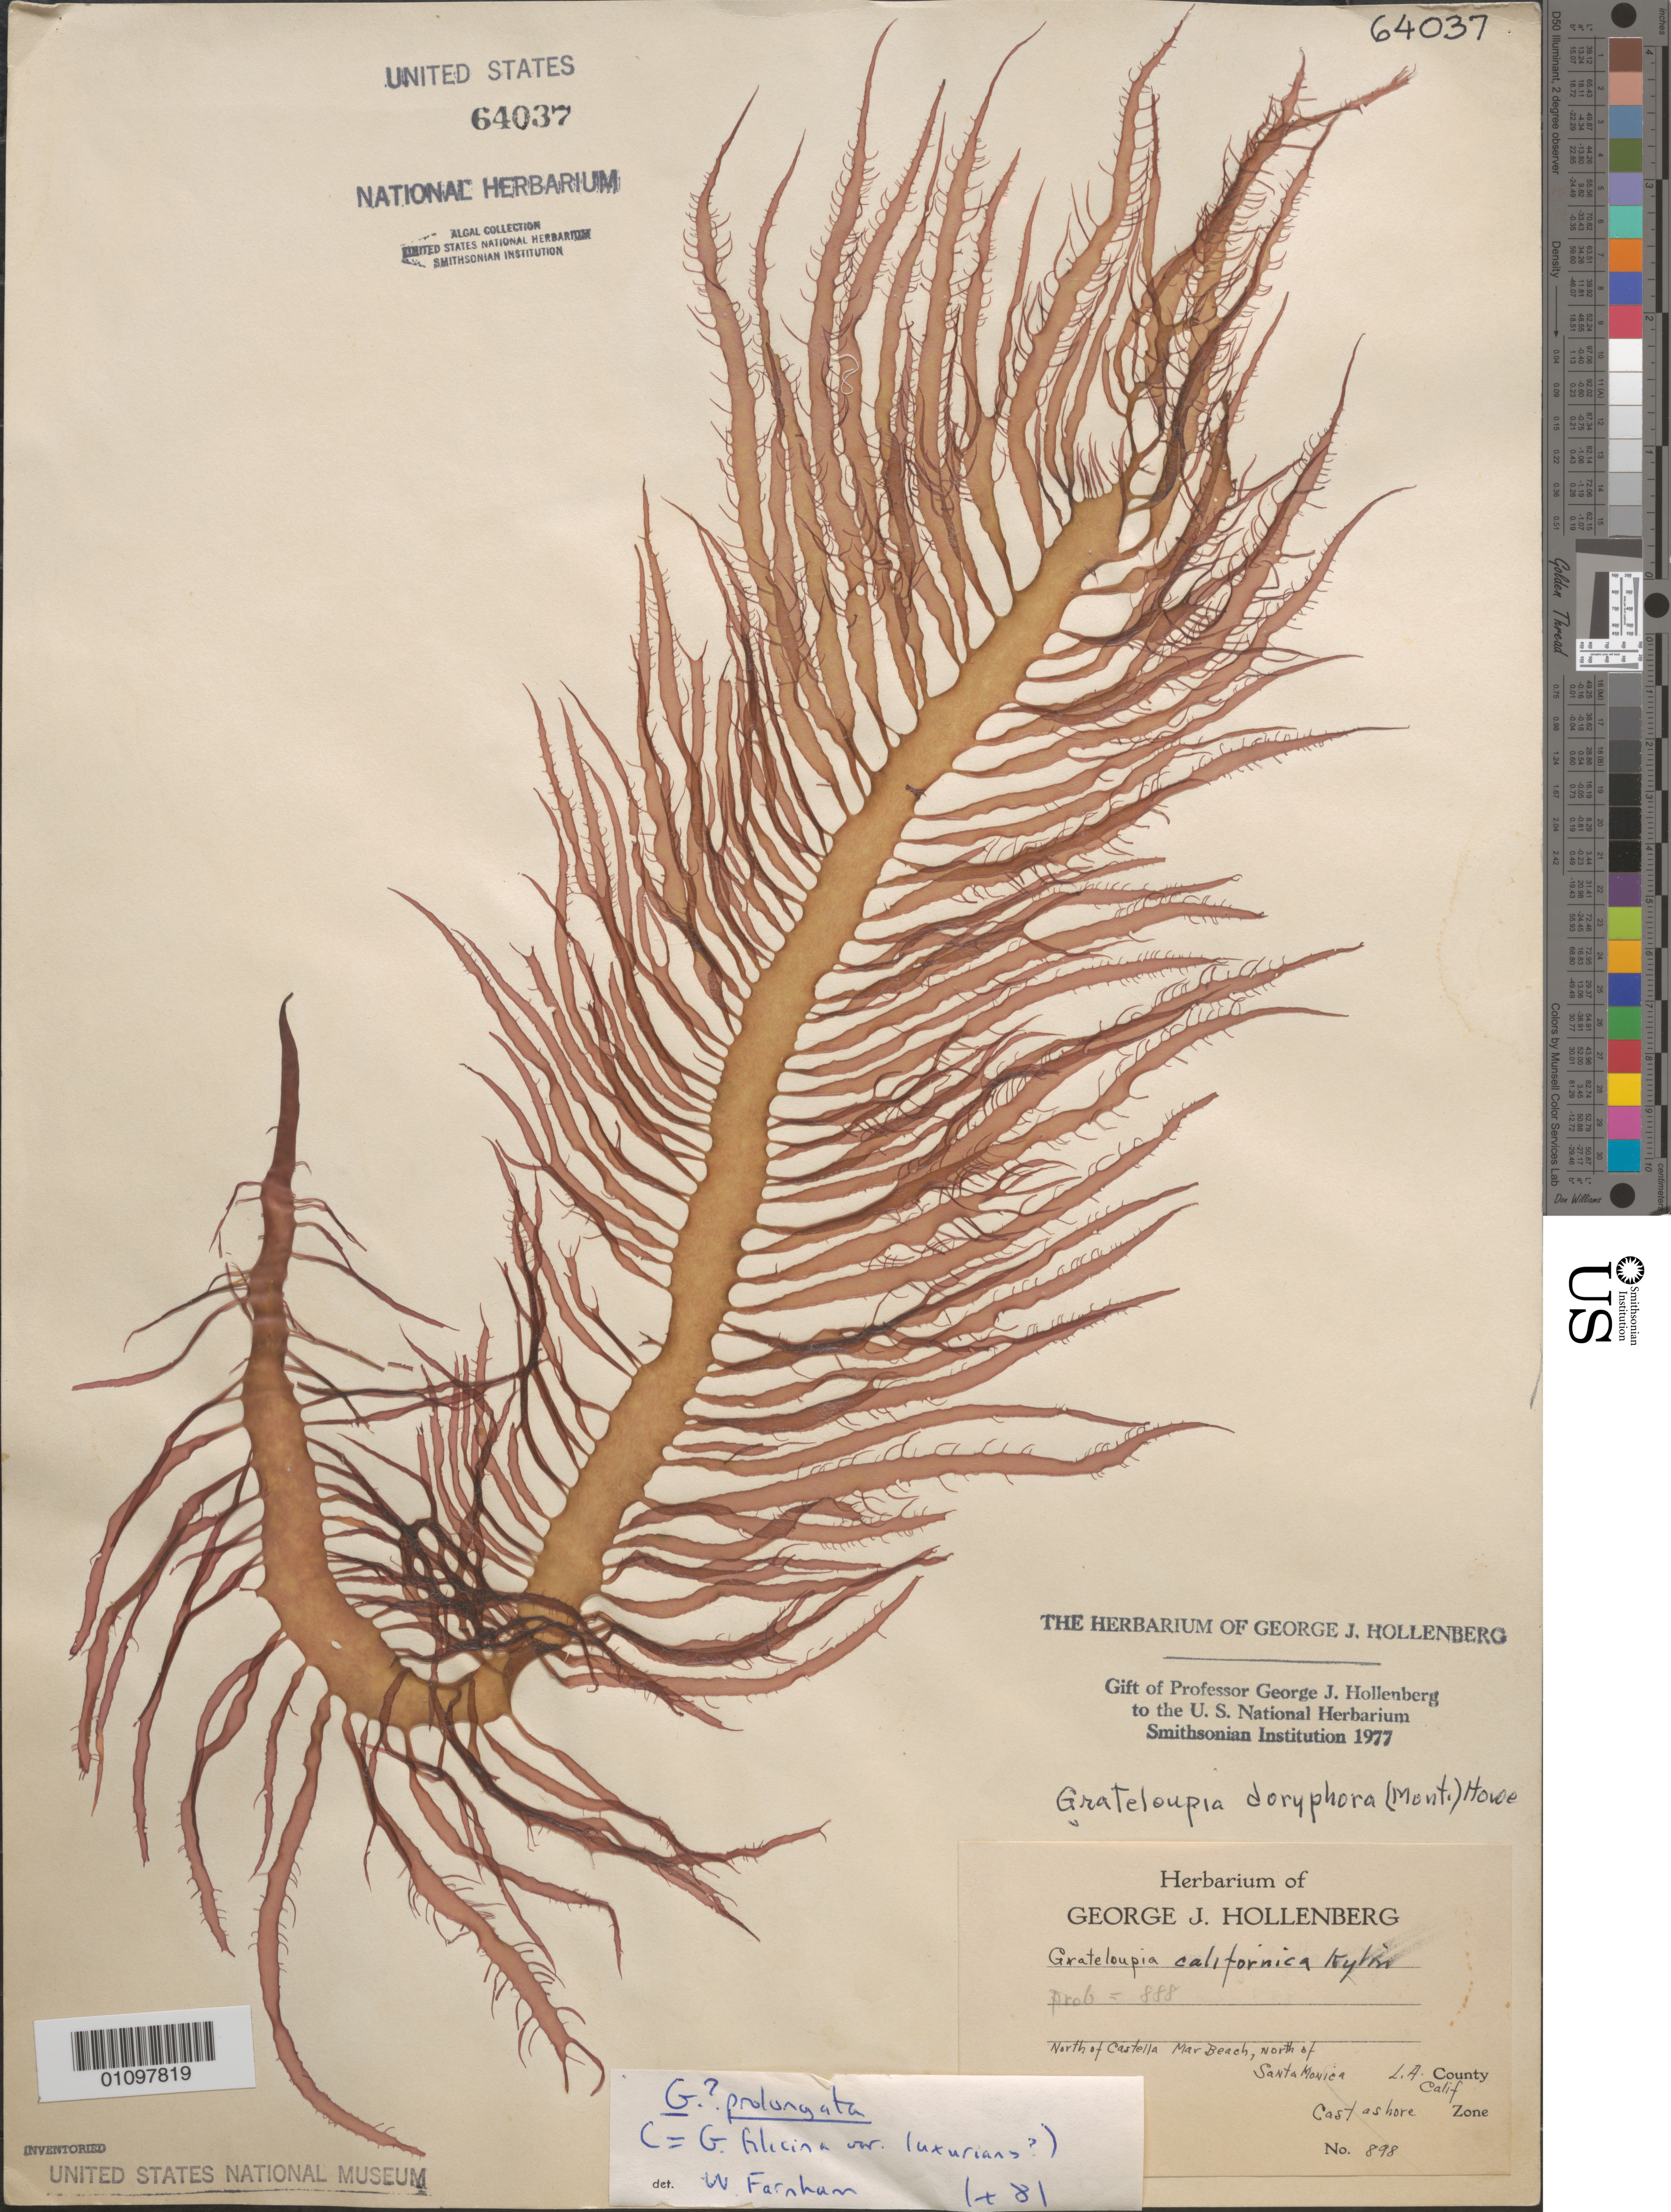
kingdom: Plantae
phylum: Rhodophyta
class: Florideophyceae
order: Halymeniales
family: Halymeniaceae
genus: Grateloupia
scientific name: Grateloupia prolongata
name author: J. Agardh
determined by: Farnham, W. F.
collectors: G. Hollenberg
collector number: GJH 898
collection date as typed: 16 Jul 1935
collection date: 1935-07-16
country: United States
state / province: California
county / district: Los Angeles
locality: North of Castle Mar Beach, north of Santa Monica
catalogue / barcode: US 64037